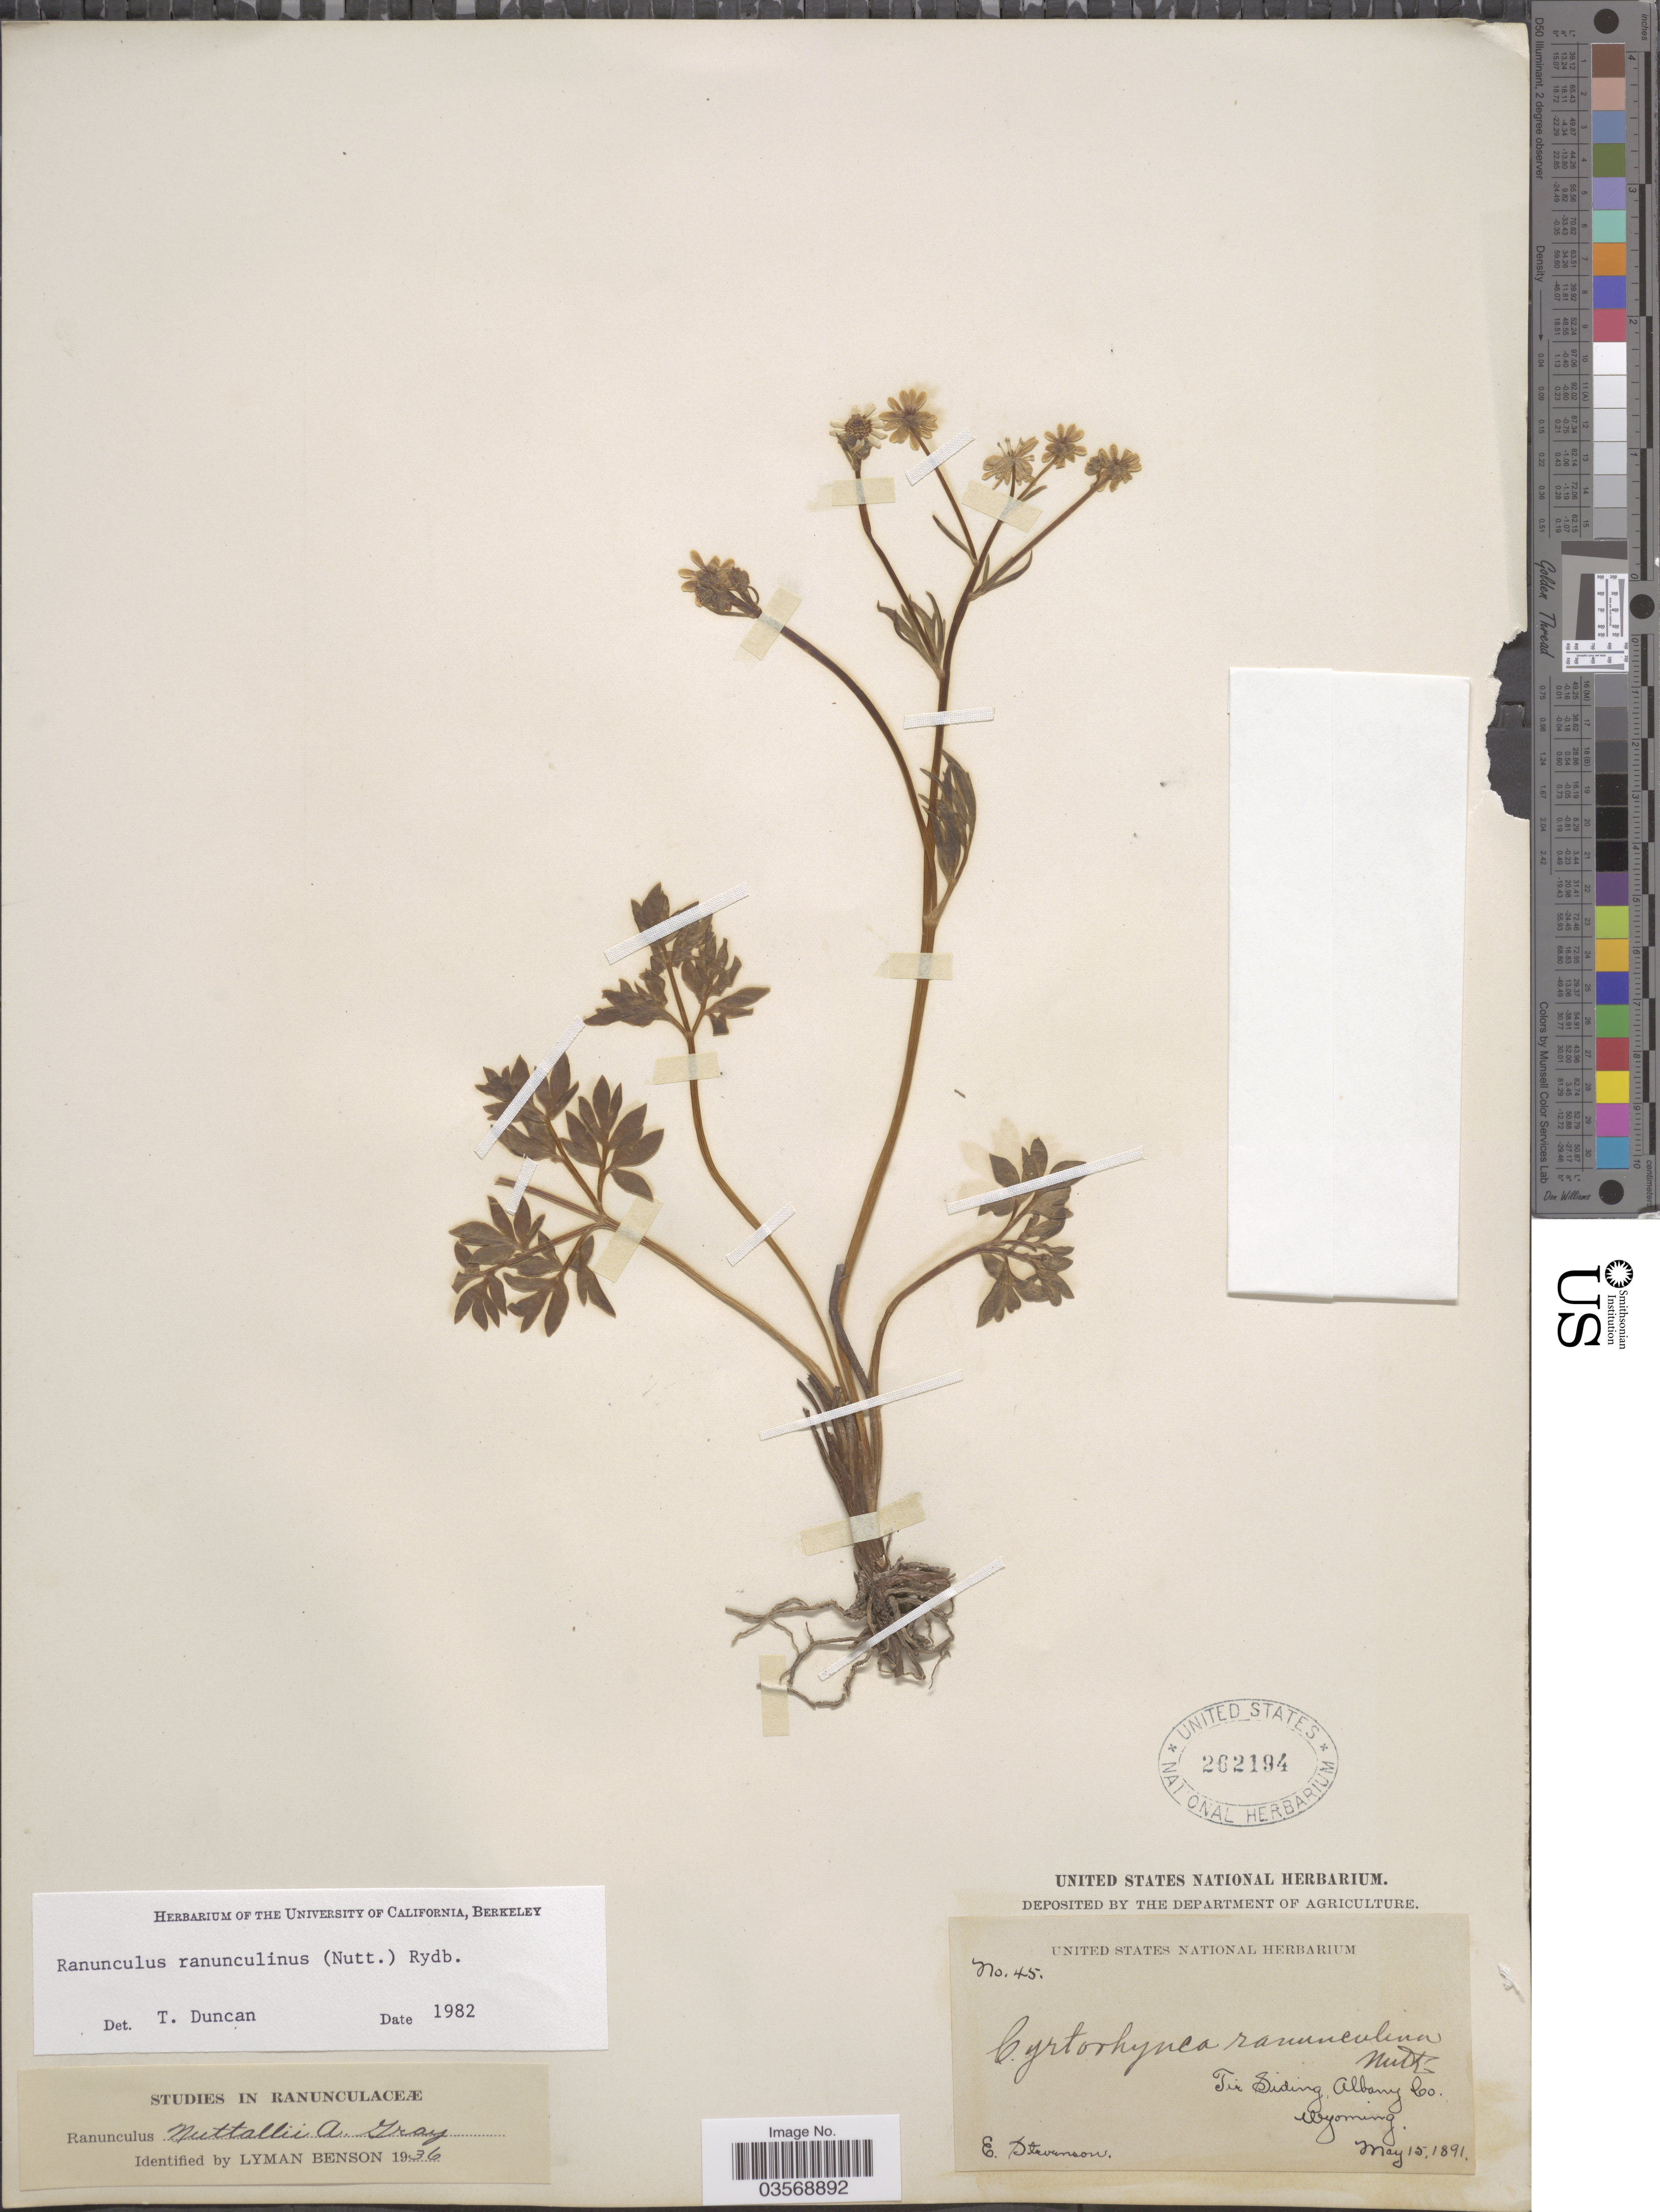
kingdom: Plantae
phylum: Tracheophyta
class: Magnoliopsida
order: Ranunculales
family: Ranunculaceae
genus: Ranunculus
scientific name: Ranunculus ranunculinus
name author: (Nutt.) Rydb.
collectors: E. Stevenson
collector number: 45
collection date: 1891-05-15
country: United States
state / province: Wyoming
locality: Tie Siding, Albany Co.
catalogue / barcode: US 262194